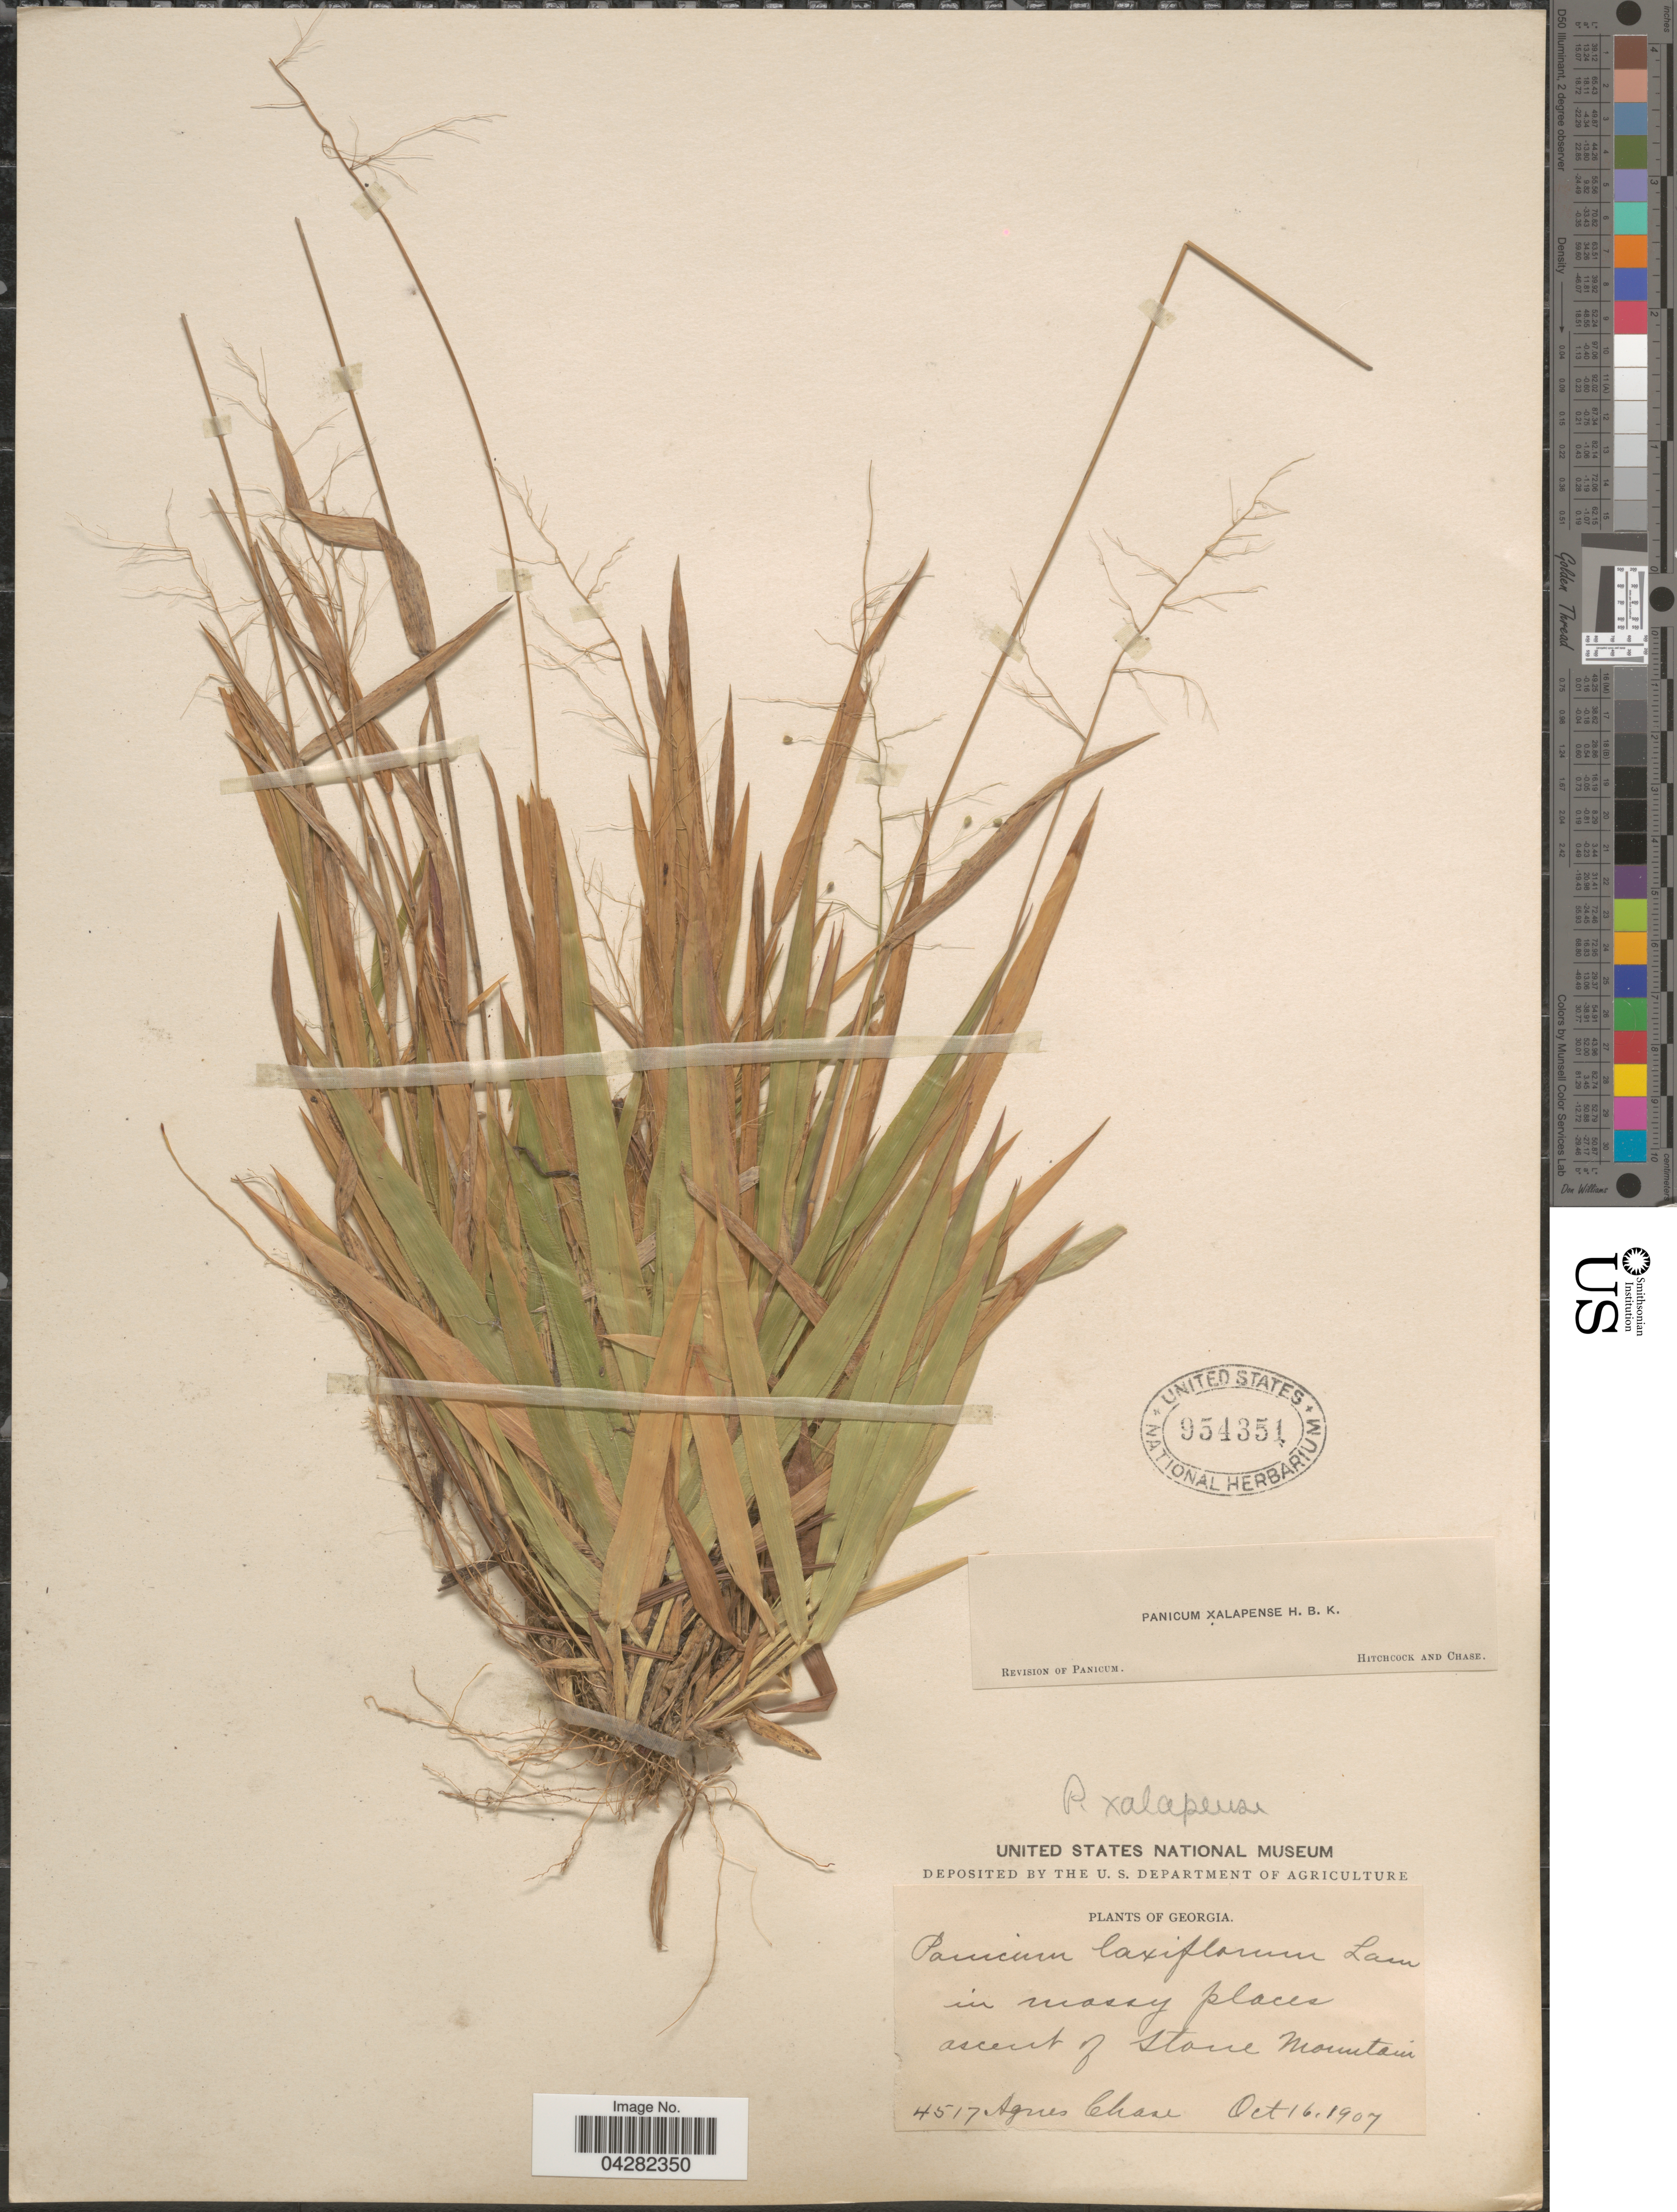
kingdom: Plantae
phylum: Tracheophyta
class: Liliopsida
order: Poales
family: Poaceae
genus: Dichanthelium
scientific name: Dichanthelium laxiflorum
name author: (Lam.) Gould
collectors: A. Chase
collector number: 4517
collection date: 1907-10-16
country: United States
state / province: Georgia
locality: In mossy places ascent of Stone Mountain.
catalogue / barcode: US 954351